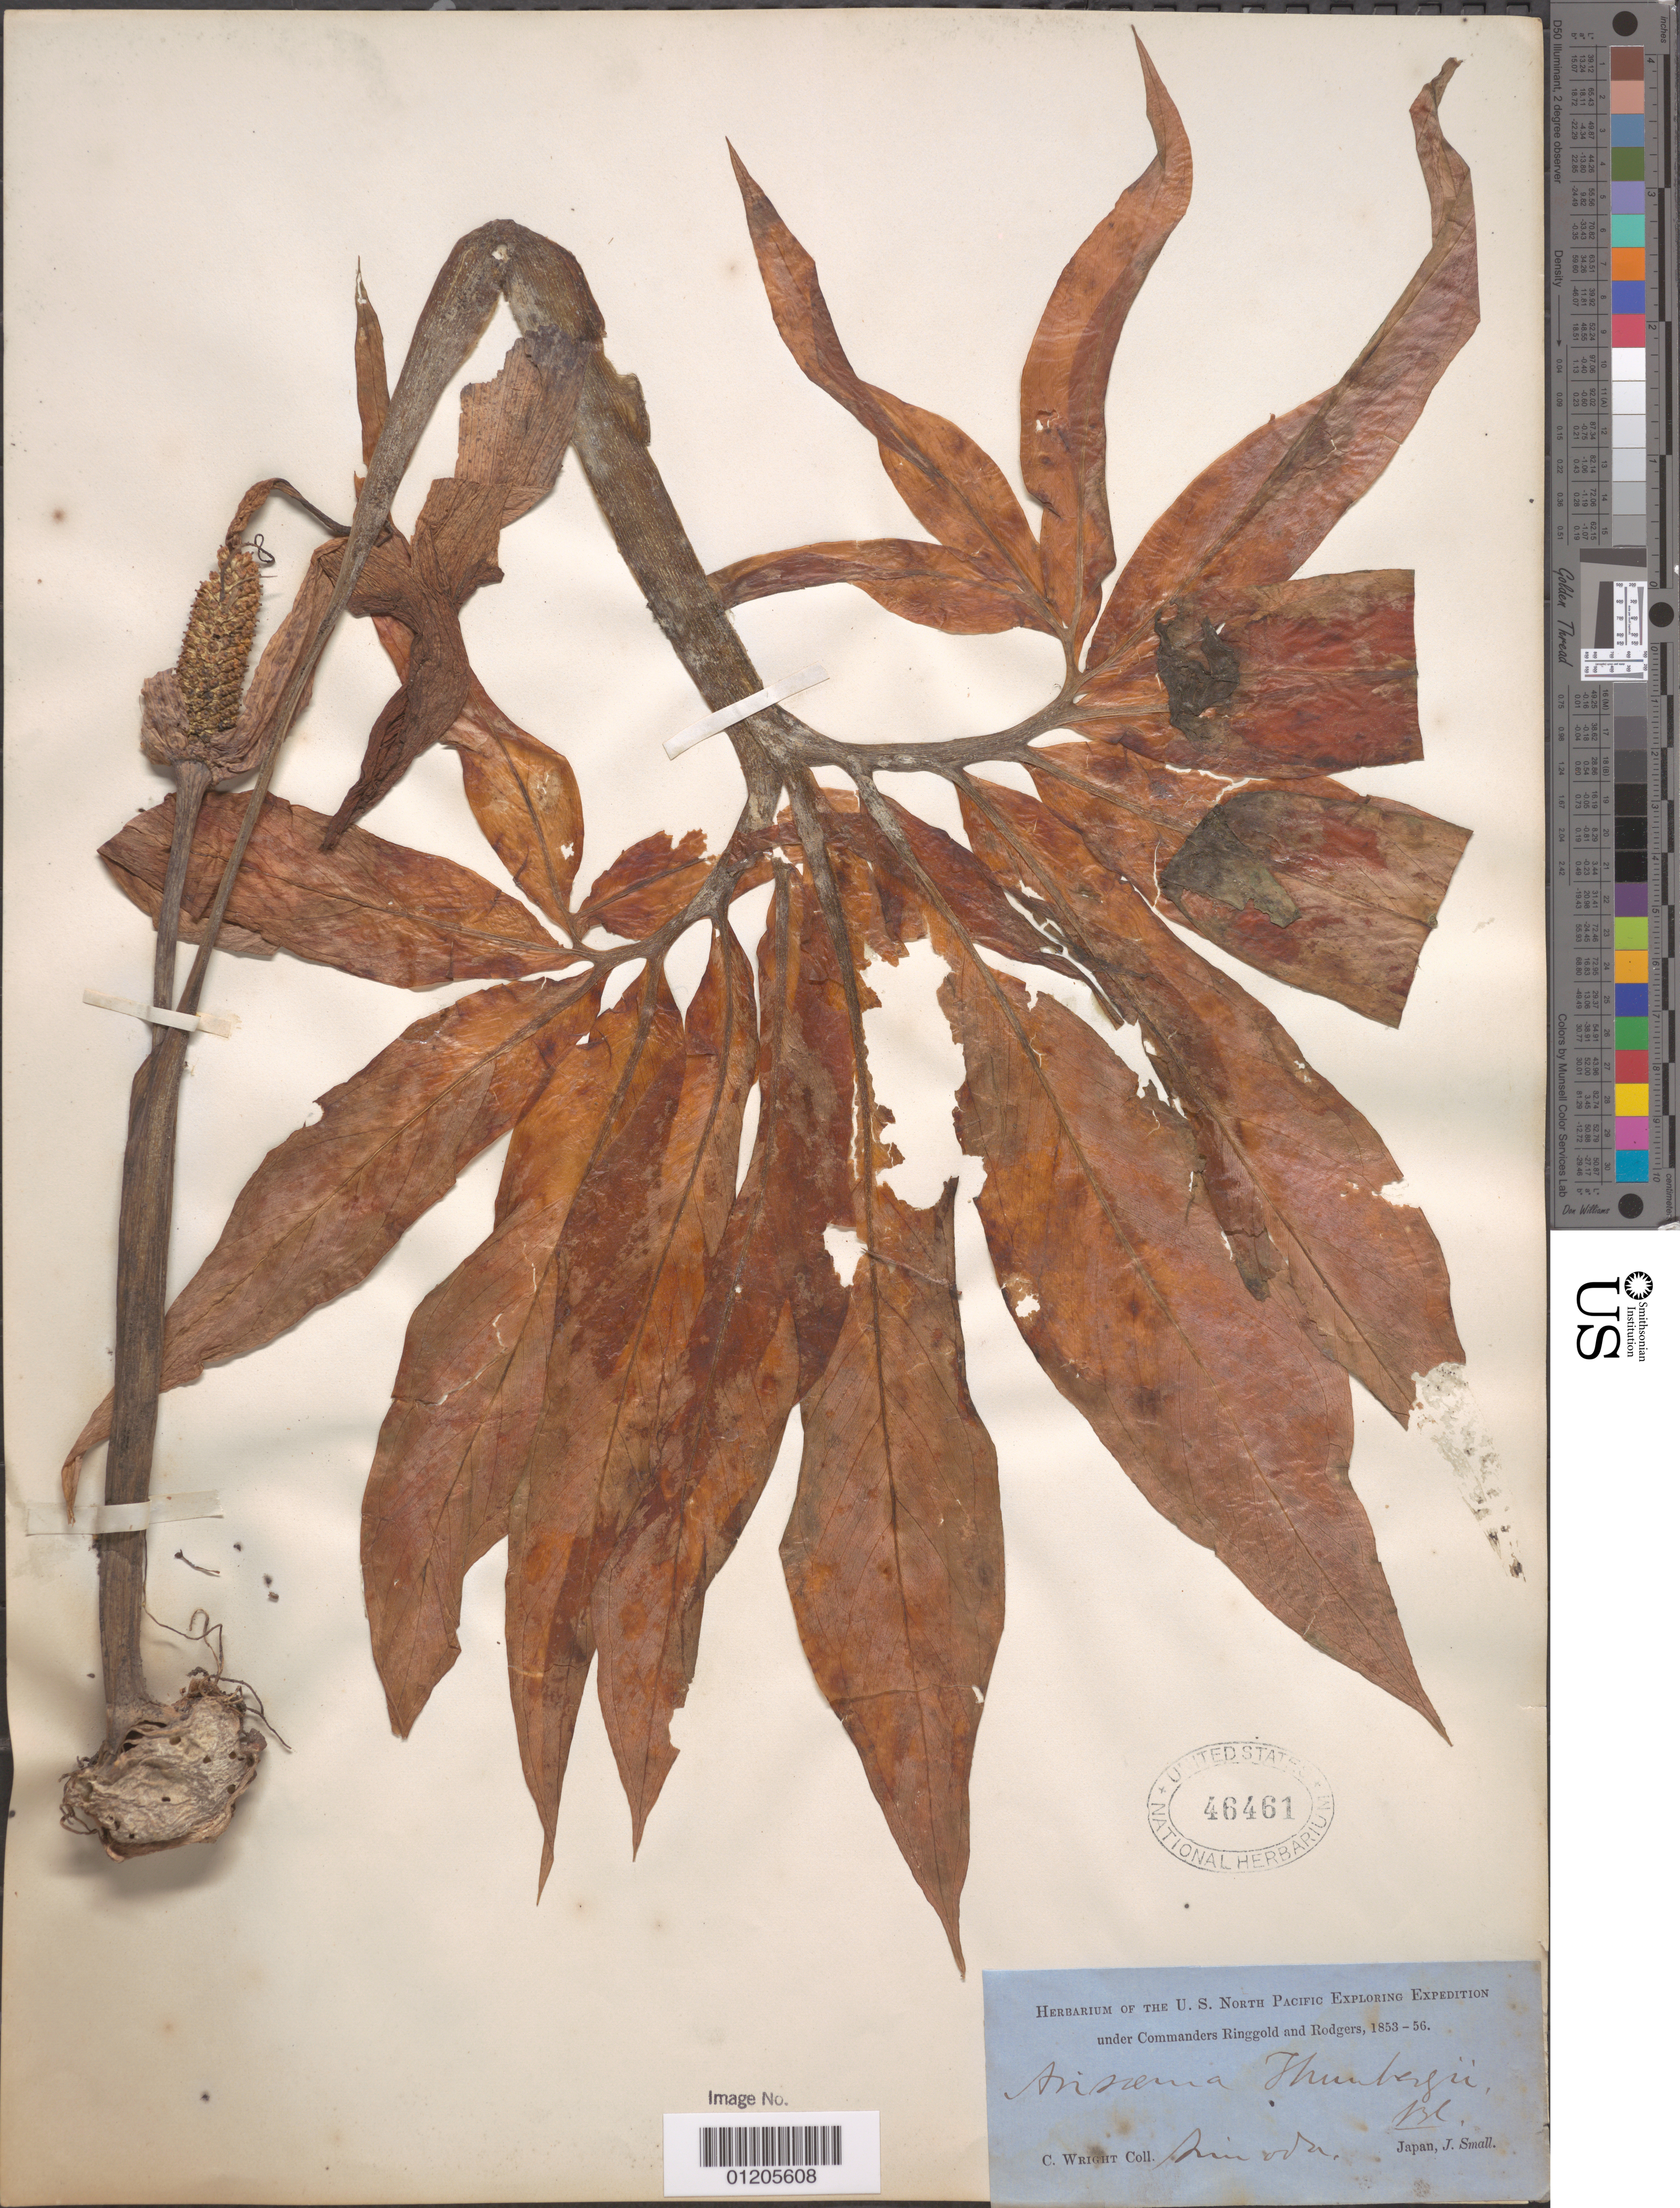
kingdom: Plantae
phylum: Tracheophyta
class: Liliopsida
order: Alismatales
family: Araceae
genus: Arisaema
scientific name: Arisaema thunbergii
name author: Blume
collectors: C. Wright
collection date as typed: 1853 to -- -- 1856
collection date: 1853/1856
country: Japan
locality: Simoda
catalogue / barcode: US 46461